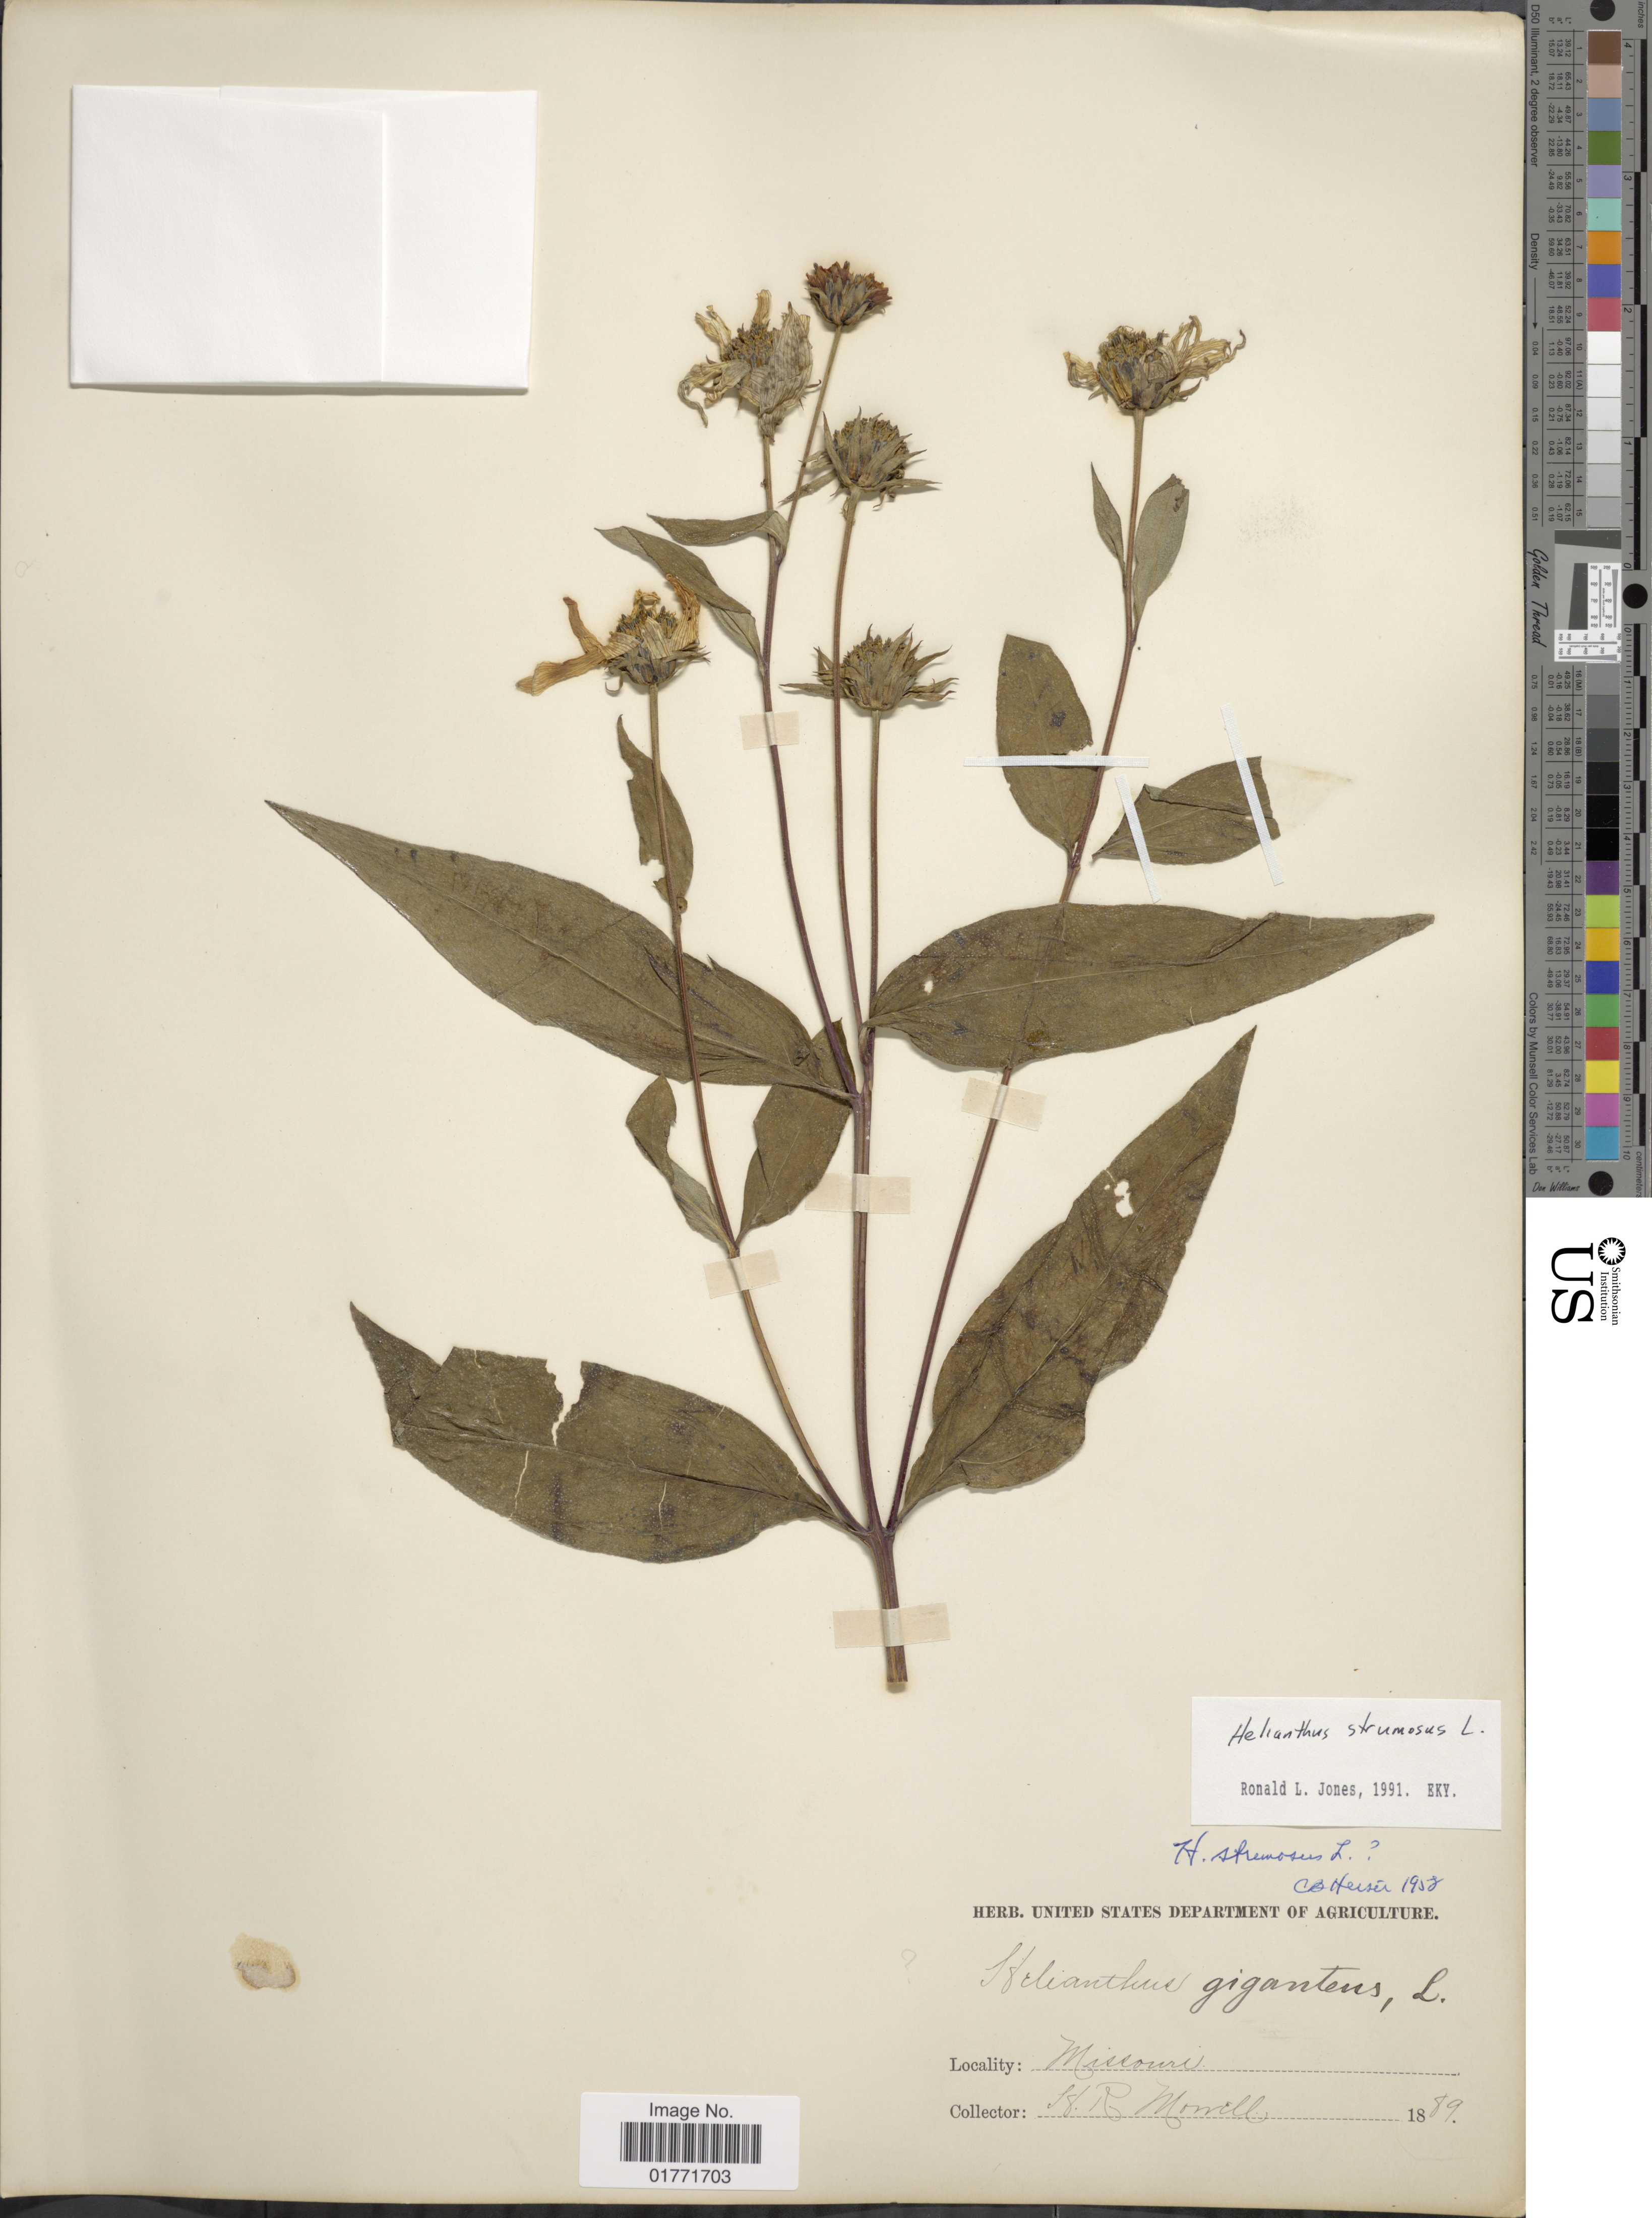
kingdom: Plantae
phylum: Tracheophyta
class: Magnoliopsida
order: Asterales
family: Asteraceae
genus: Helianthus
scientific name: Helianthus strumosus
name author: L.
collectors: H. Morrill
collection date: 1889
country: United States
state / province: Missouri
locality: Missouri.